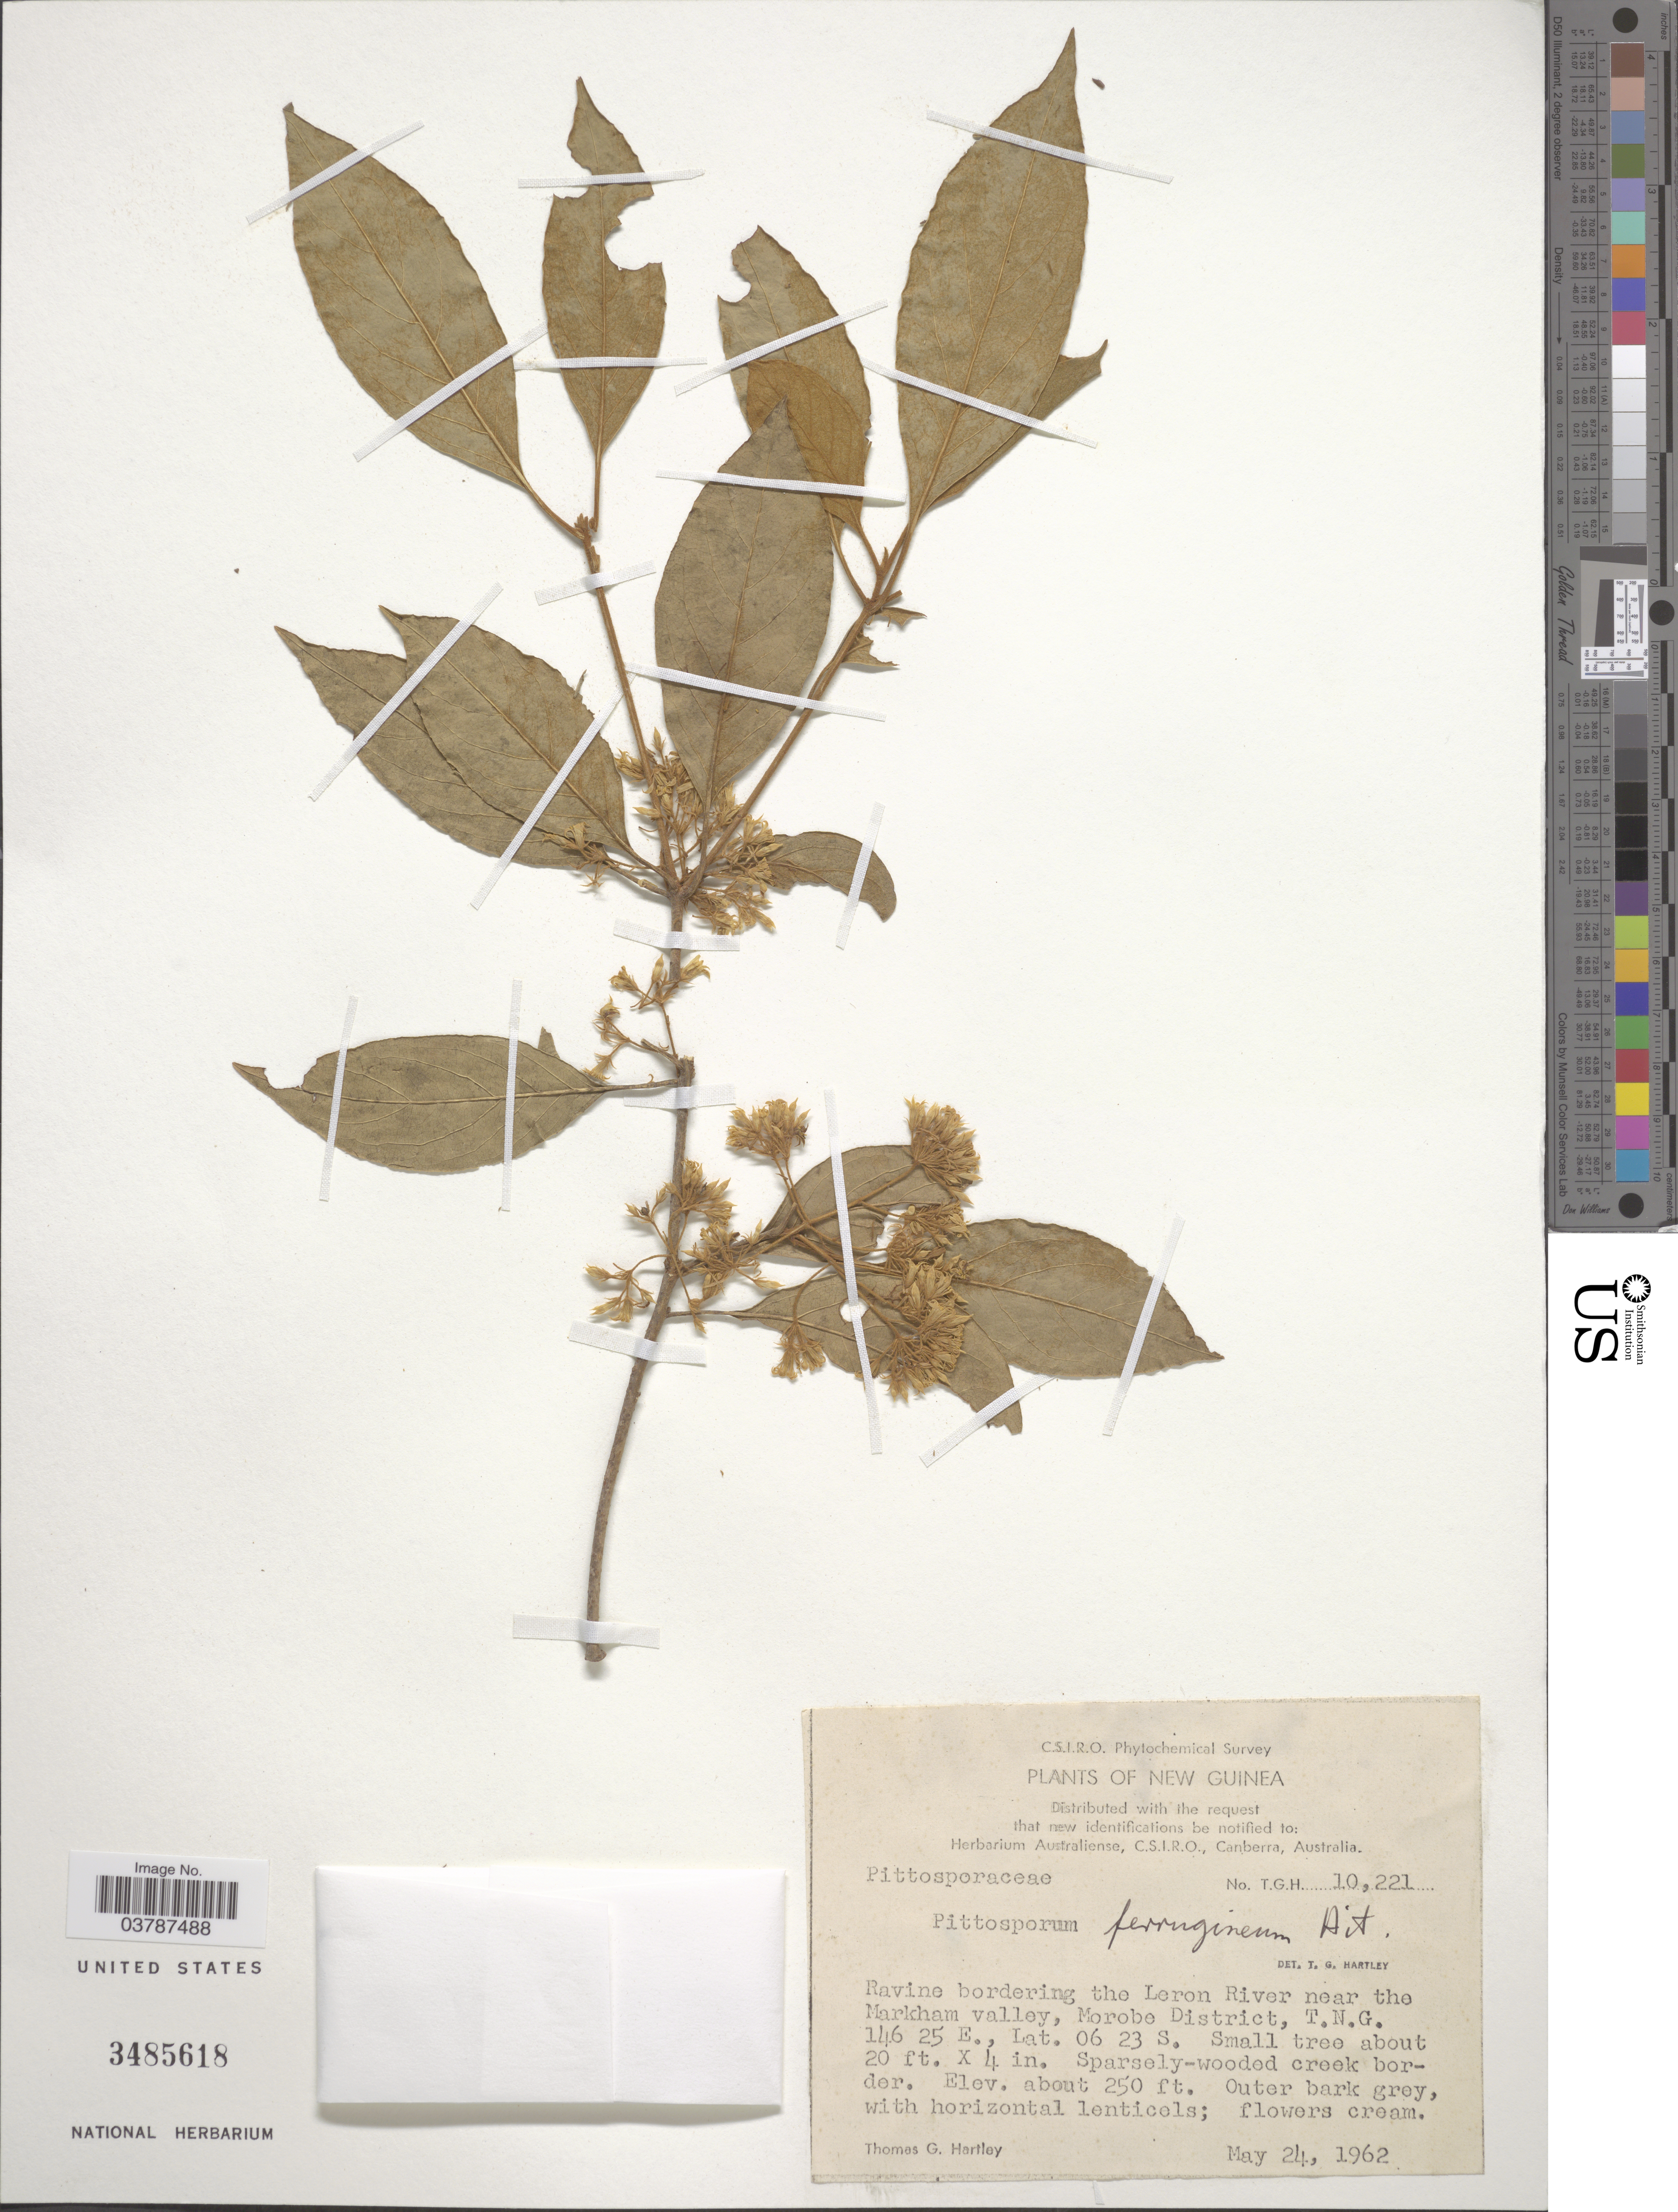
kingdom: Plantae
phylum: Tracheophyta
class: Magnoliopsida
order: Apiales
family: Pittosporaceae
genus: Pittosporum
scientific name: Pittosporum ferrugineum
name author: Dryand. ex Aiton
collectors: T. G. Hartley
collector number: T.G.H.10221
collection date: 1962-05-24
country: Papua New Guinea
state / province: Morobe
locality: New Guinea. Ravine bordering the Leron River near the Markham valley, Morobe District, T.N.G.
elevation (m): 76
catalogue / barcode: US 3485618